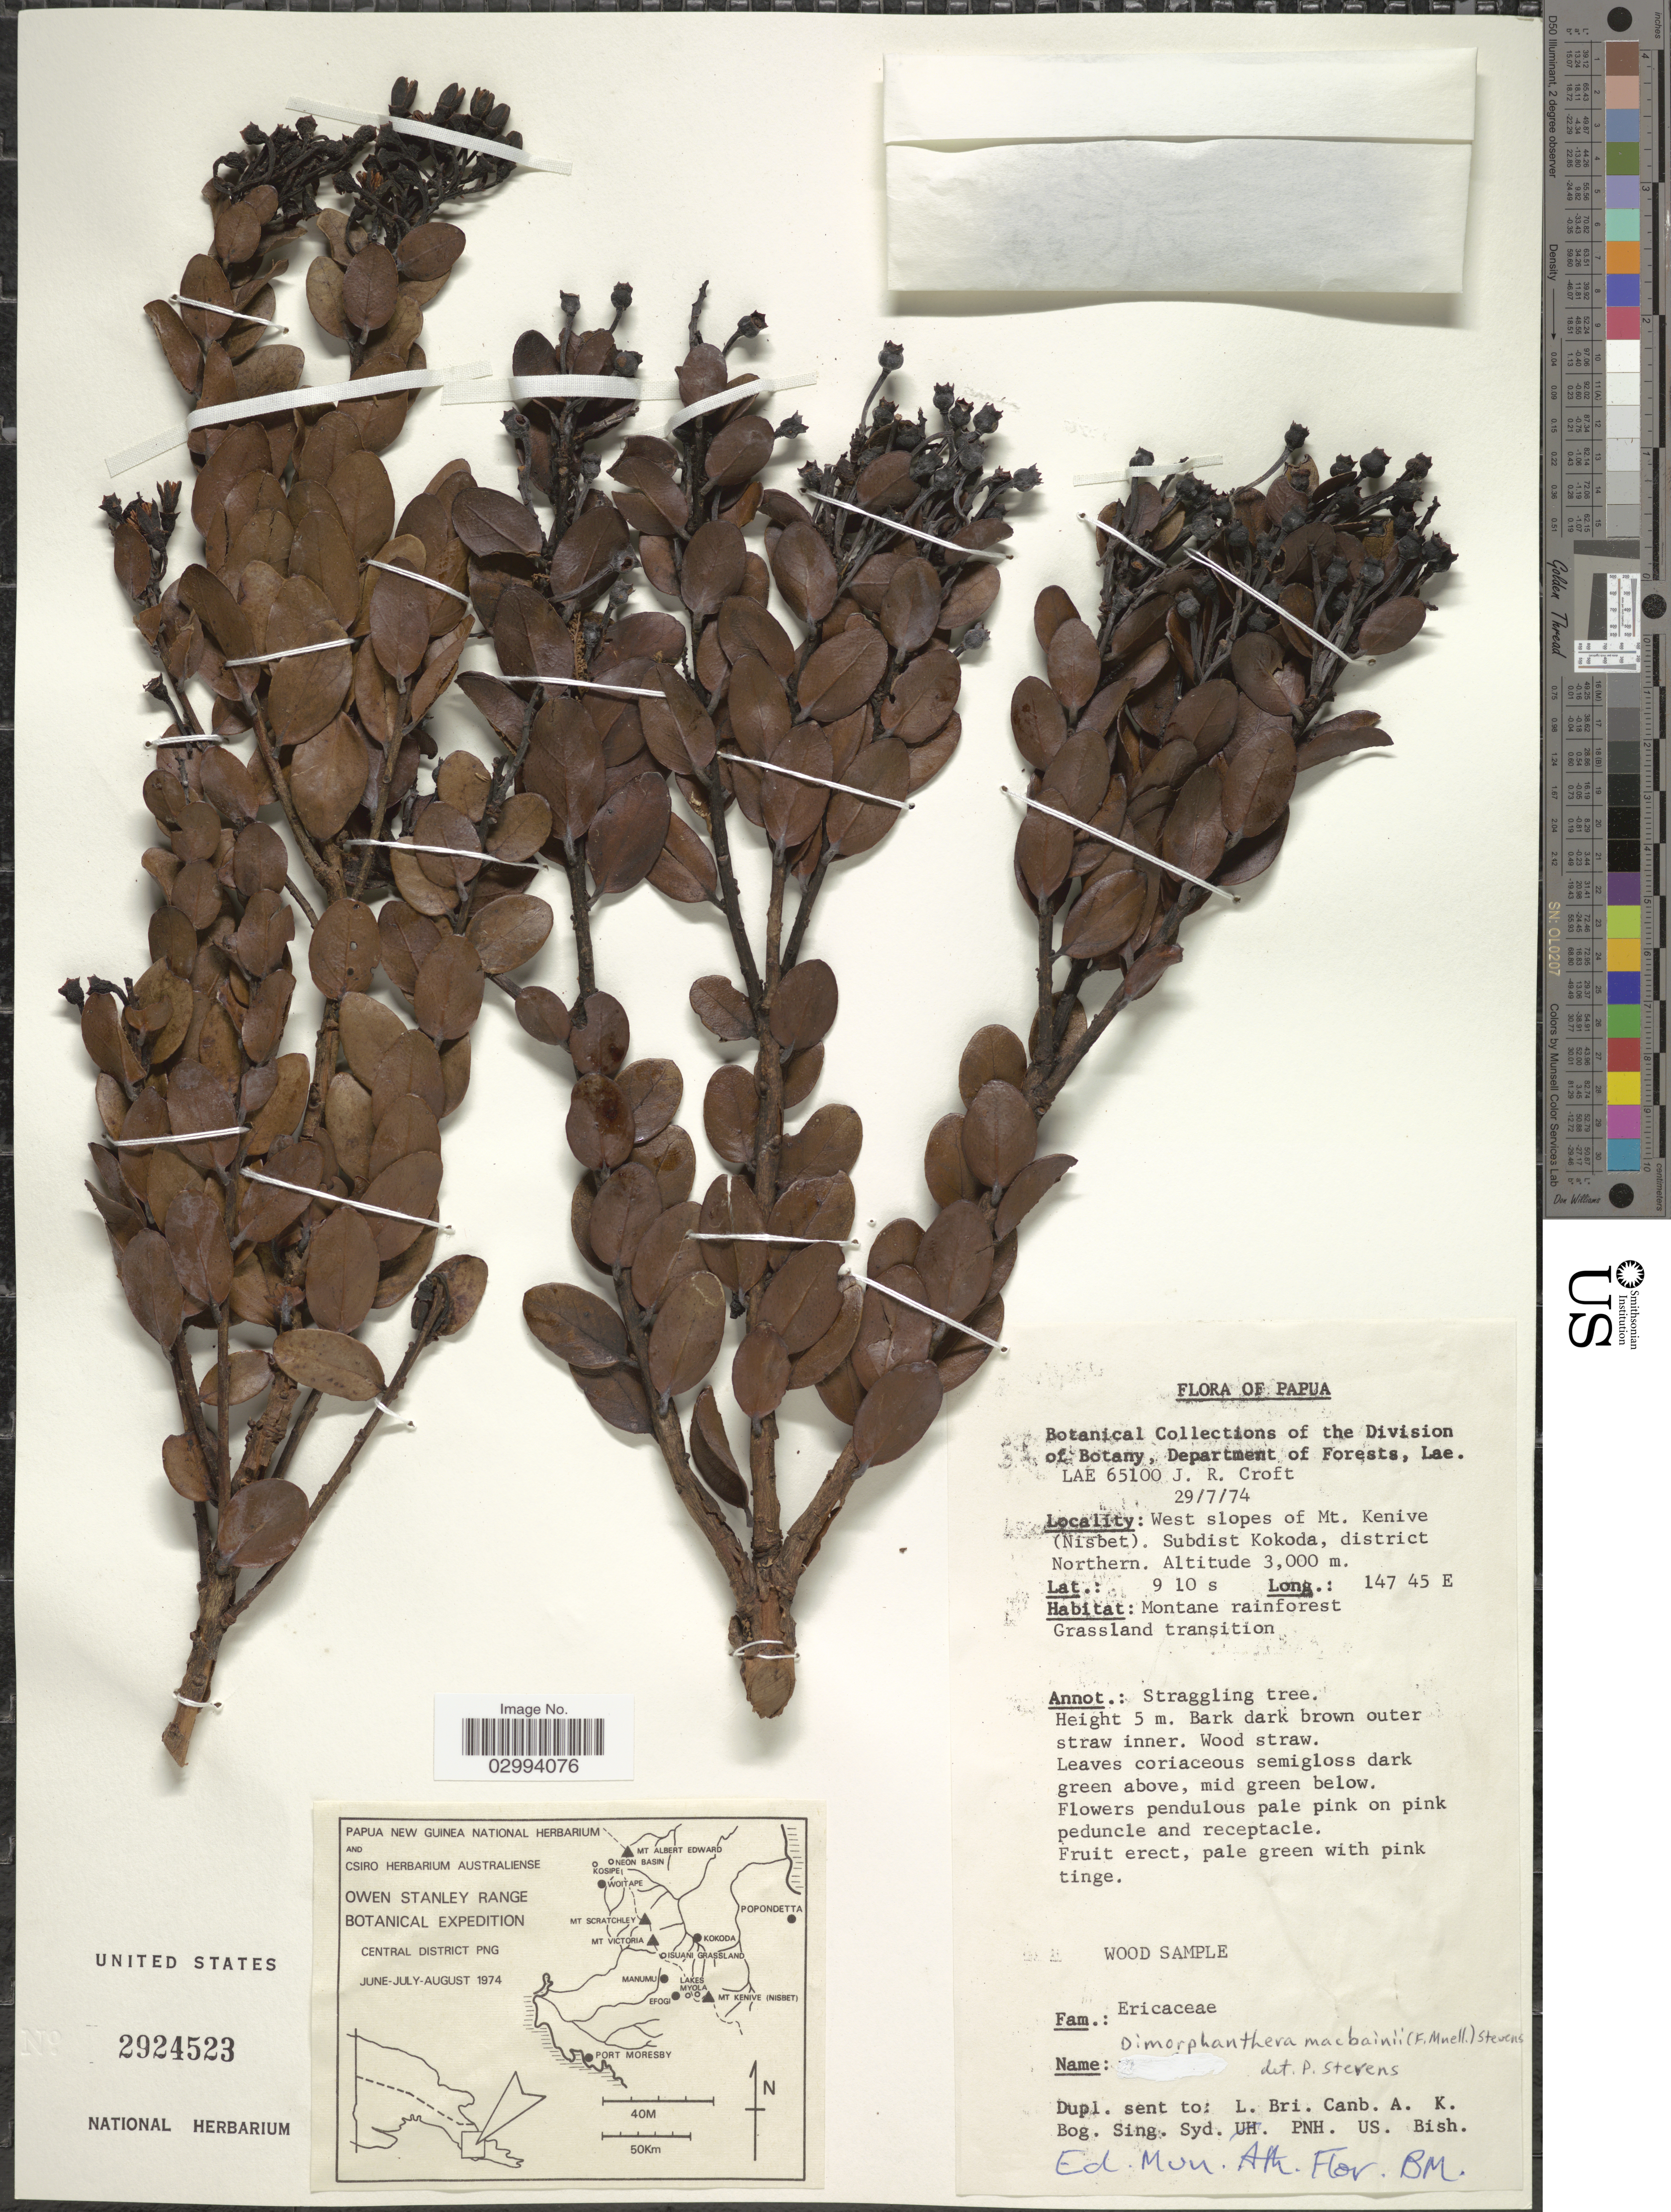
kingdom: Plantae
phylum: Tracheophyta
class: Magnoliopsida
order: Ericales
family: Ericaceae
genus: Dimorphanthera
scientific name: Dimorphanthera macbainii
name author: (F. Muell.) P.F. Stevens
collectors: J. R. Croft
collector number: LAE65100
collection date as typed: Transcribed d/m/y: 29/7/74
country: Papua New Guinea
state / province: Northern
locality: Papua. West slopes of Mt. Kenive (Nisbet). Subdist Kokoda, district Northern.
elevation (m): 3000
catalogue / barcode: US 2924523